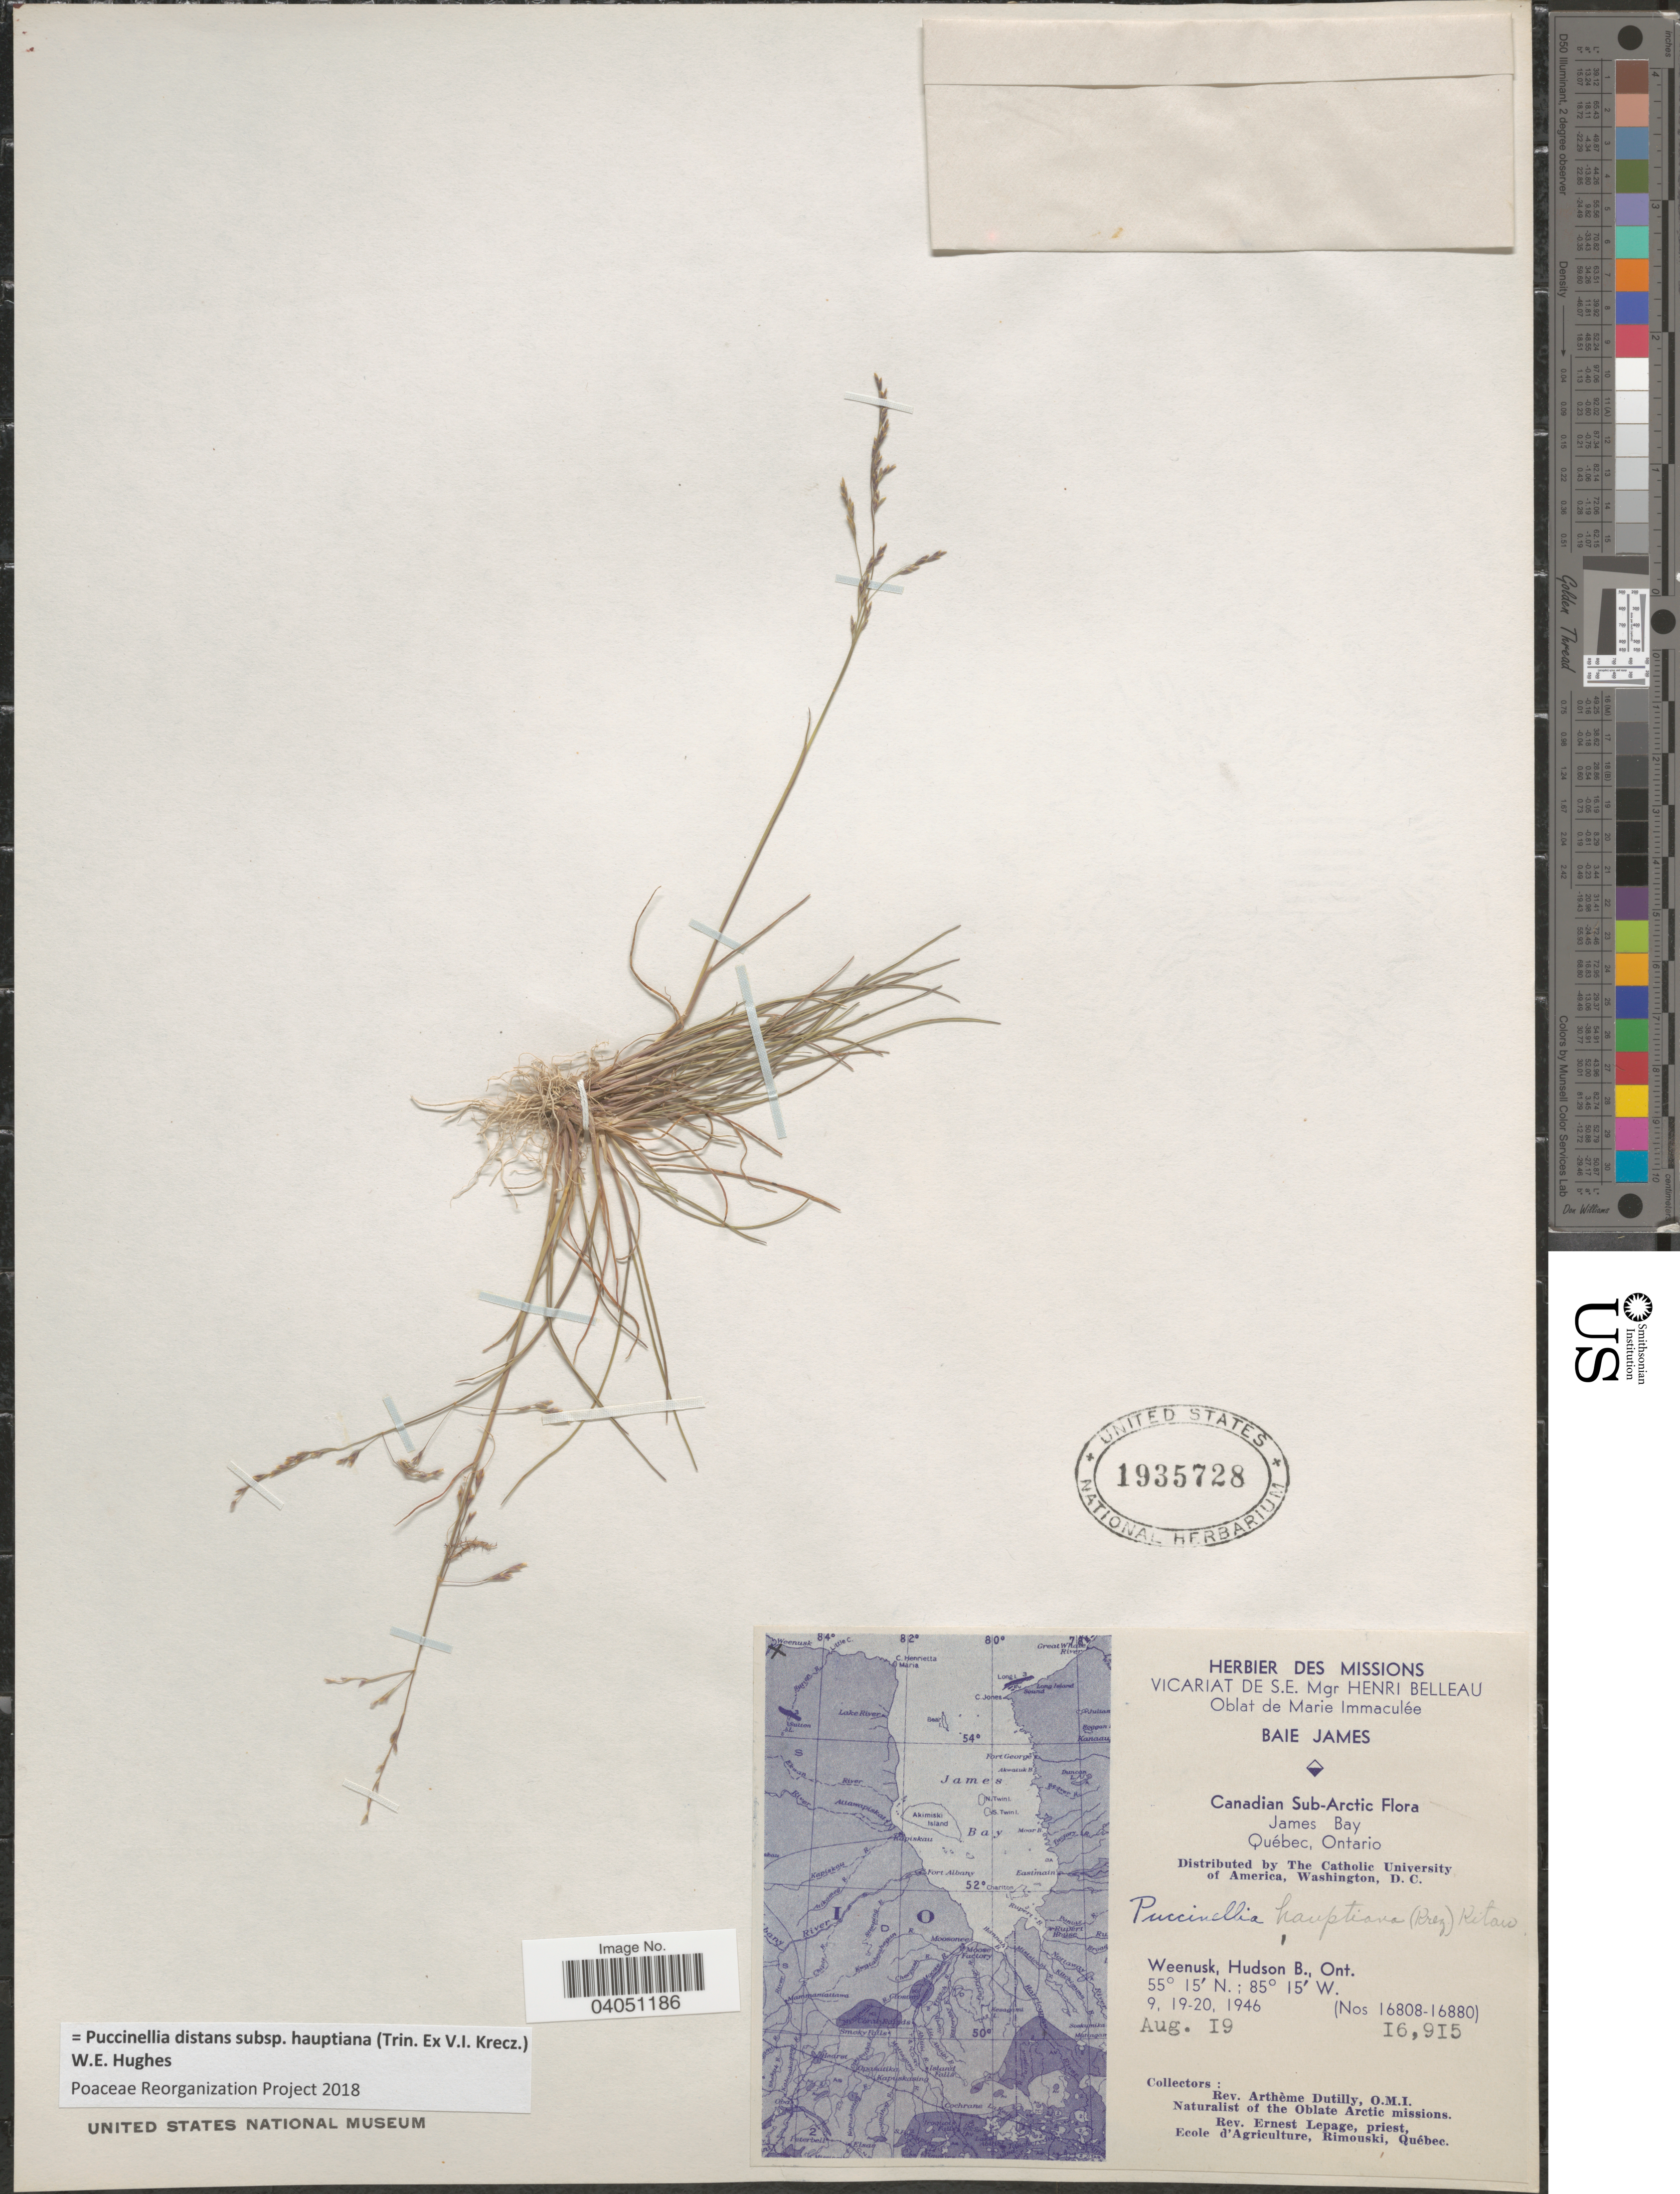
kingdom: Plantae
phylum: Tracheophyta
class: Liliopsida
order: Poales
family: Poaceae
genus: Puccinellia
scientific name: Puccinellia distans subsp. hauptiana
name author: (Trin. ex V.I. Krecz.) W.E. Hughes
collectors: A. Dutilly & E. Lepage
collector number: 16915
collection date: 1946-08-19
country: Canada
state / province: Ontario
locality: Canadian Sub-Arctic. James Bay. Weenusk, Hudson B.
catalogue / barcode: US 1935728